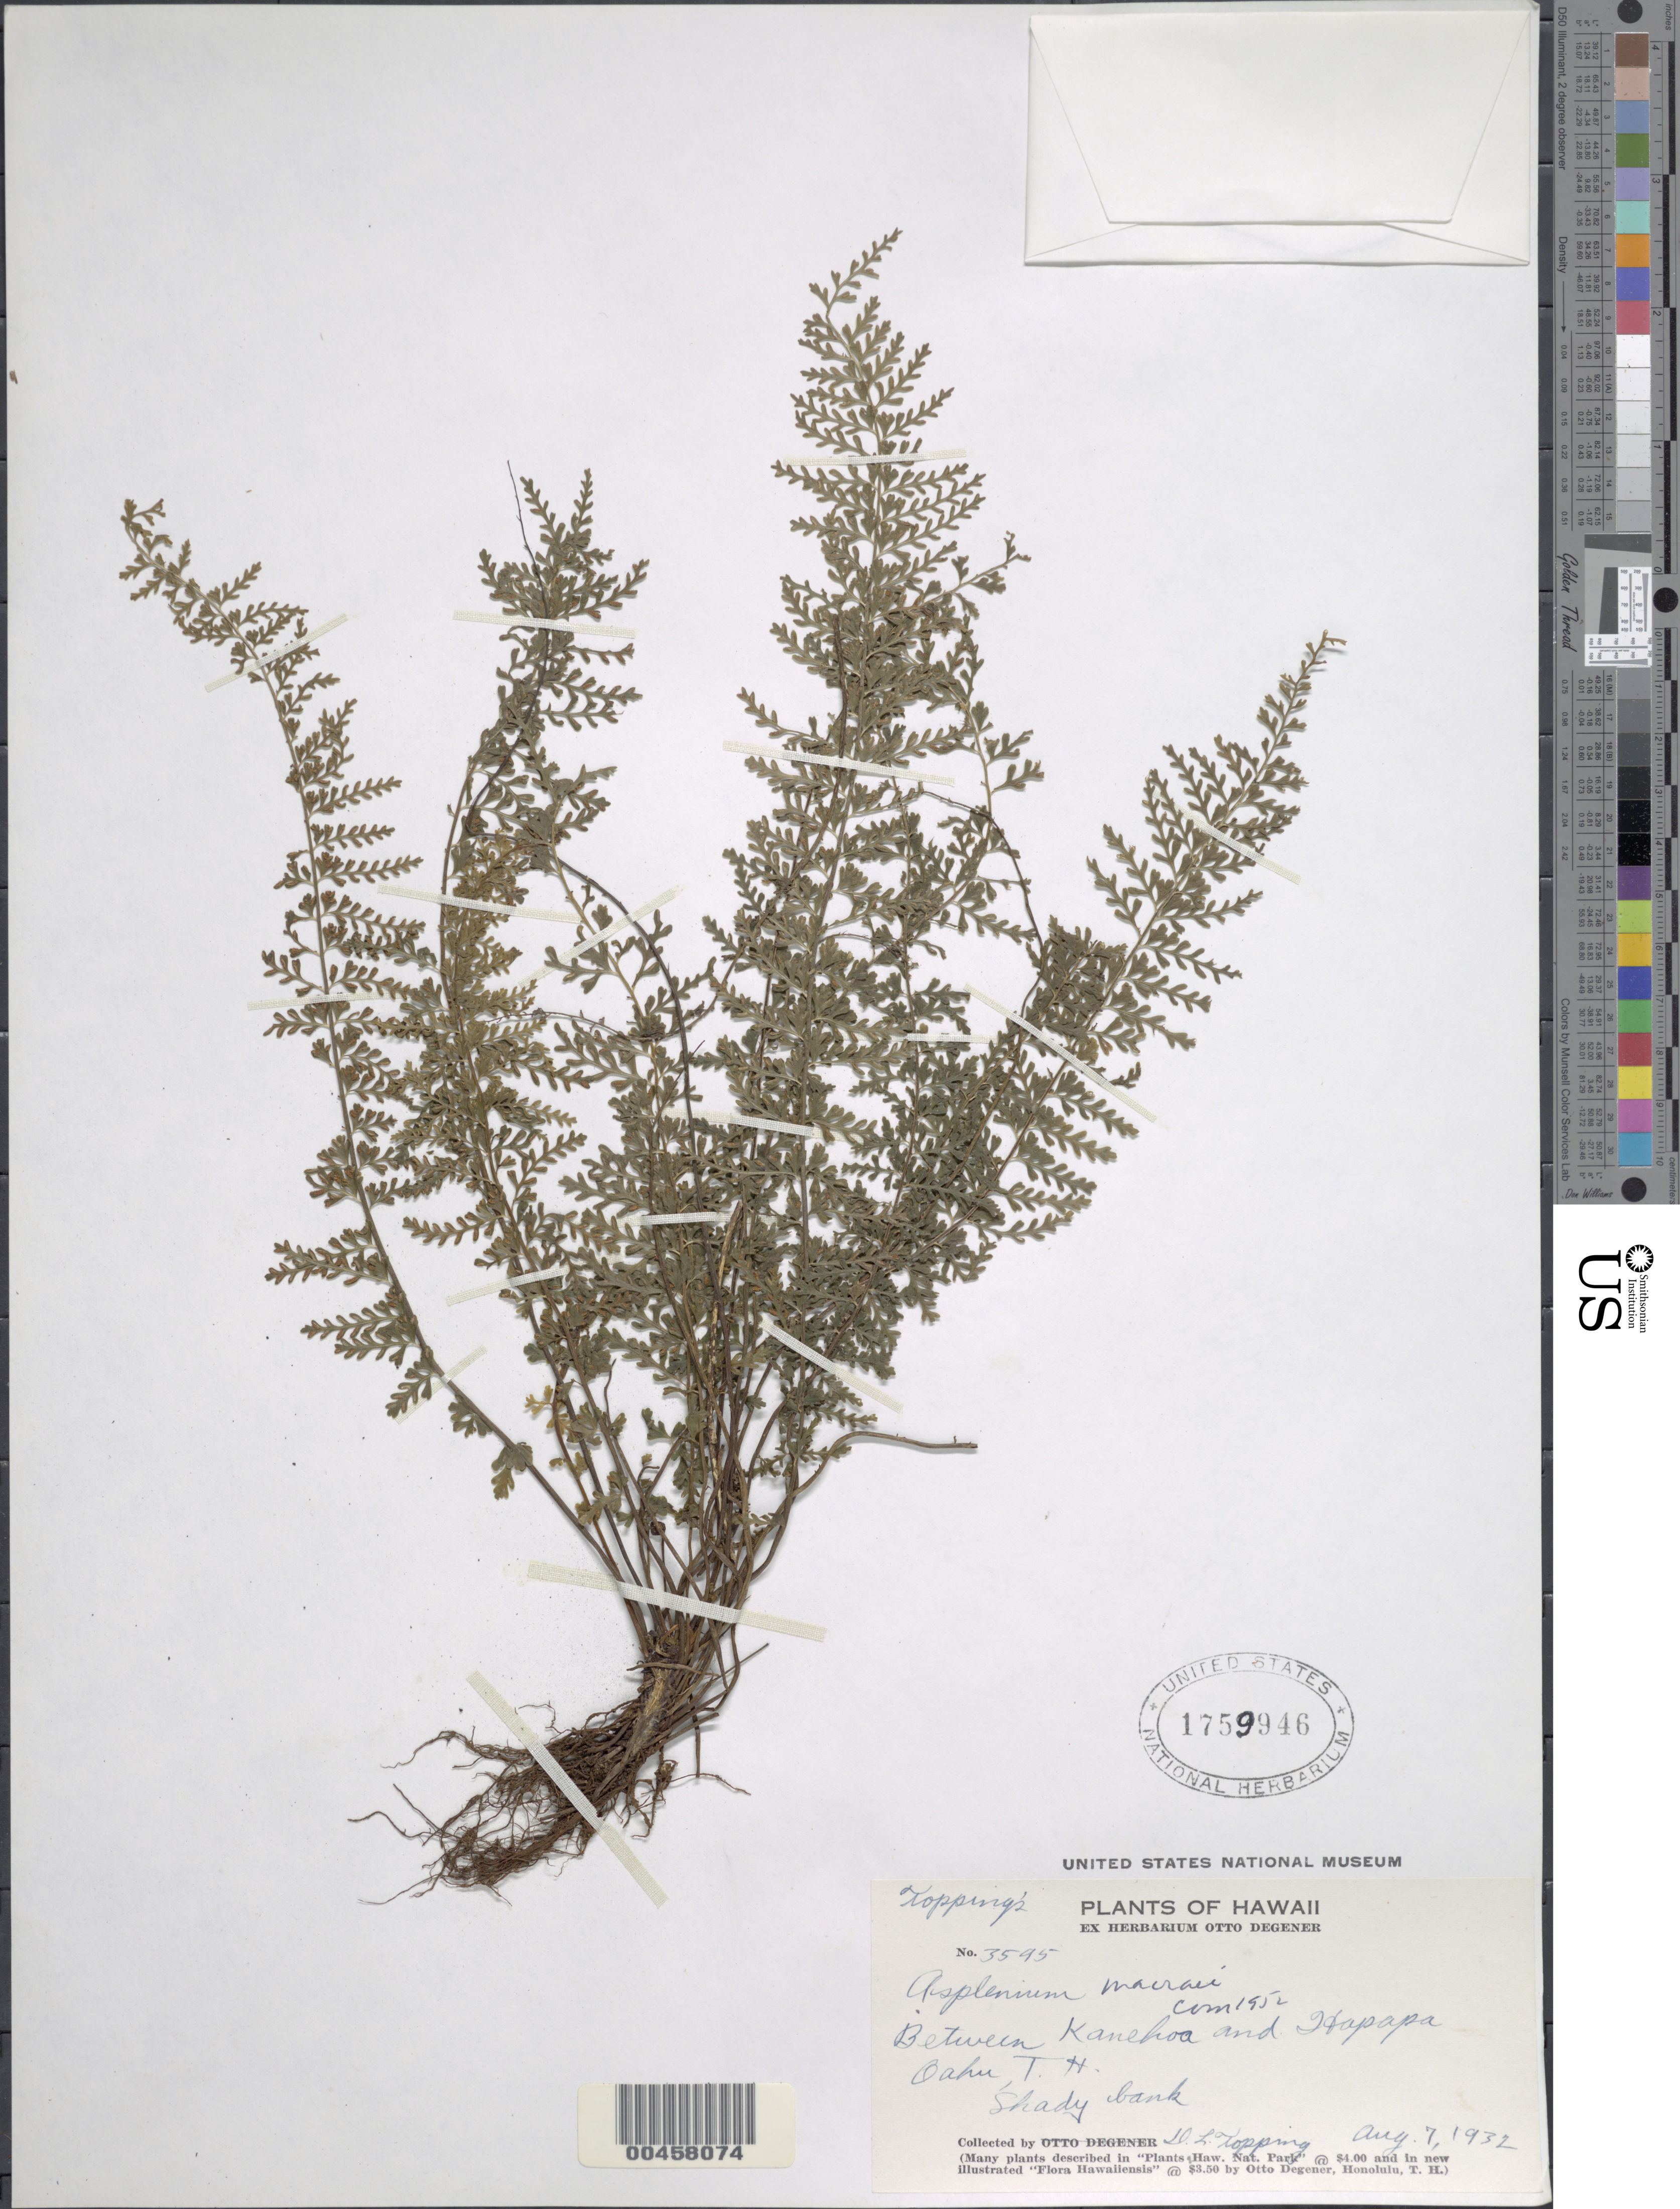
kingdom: Plantae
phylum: Tracheophyta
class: Polypodiopsida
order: Polypodiales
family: Aspleniaceae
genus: Asplenium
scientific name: Asplenium macraei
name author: Hook. & Grev.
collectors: D. L. Topping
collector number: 3595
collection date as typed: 7 Aug 1932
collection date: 1932-08-07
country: United States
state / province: Hawaii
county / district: Honolulu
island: Oahu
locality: Between Kanehoa and Hapapa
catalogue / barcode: US 1759946